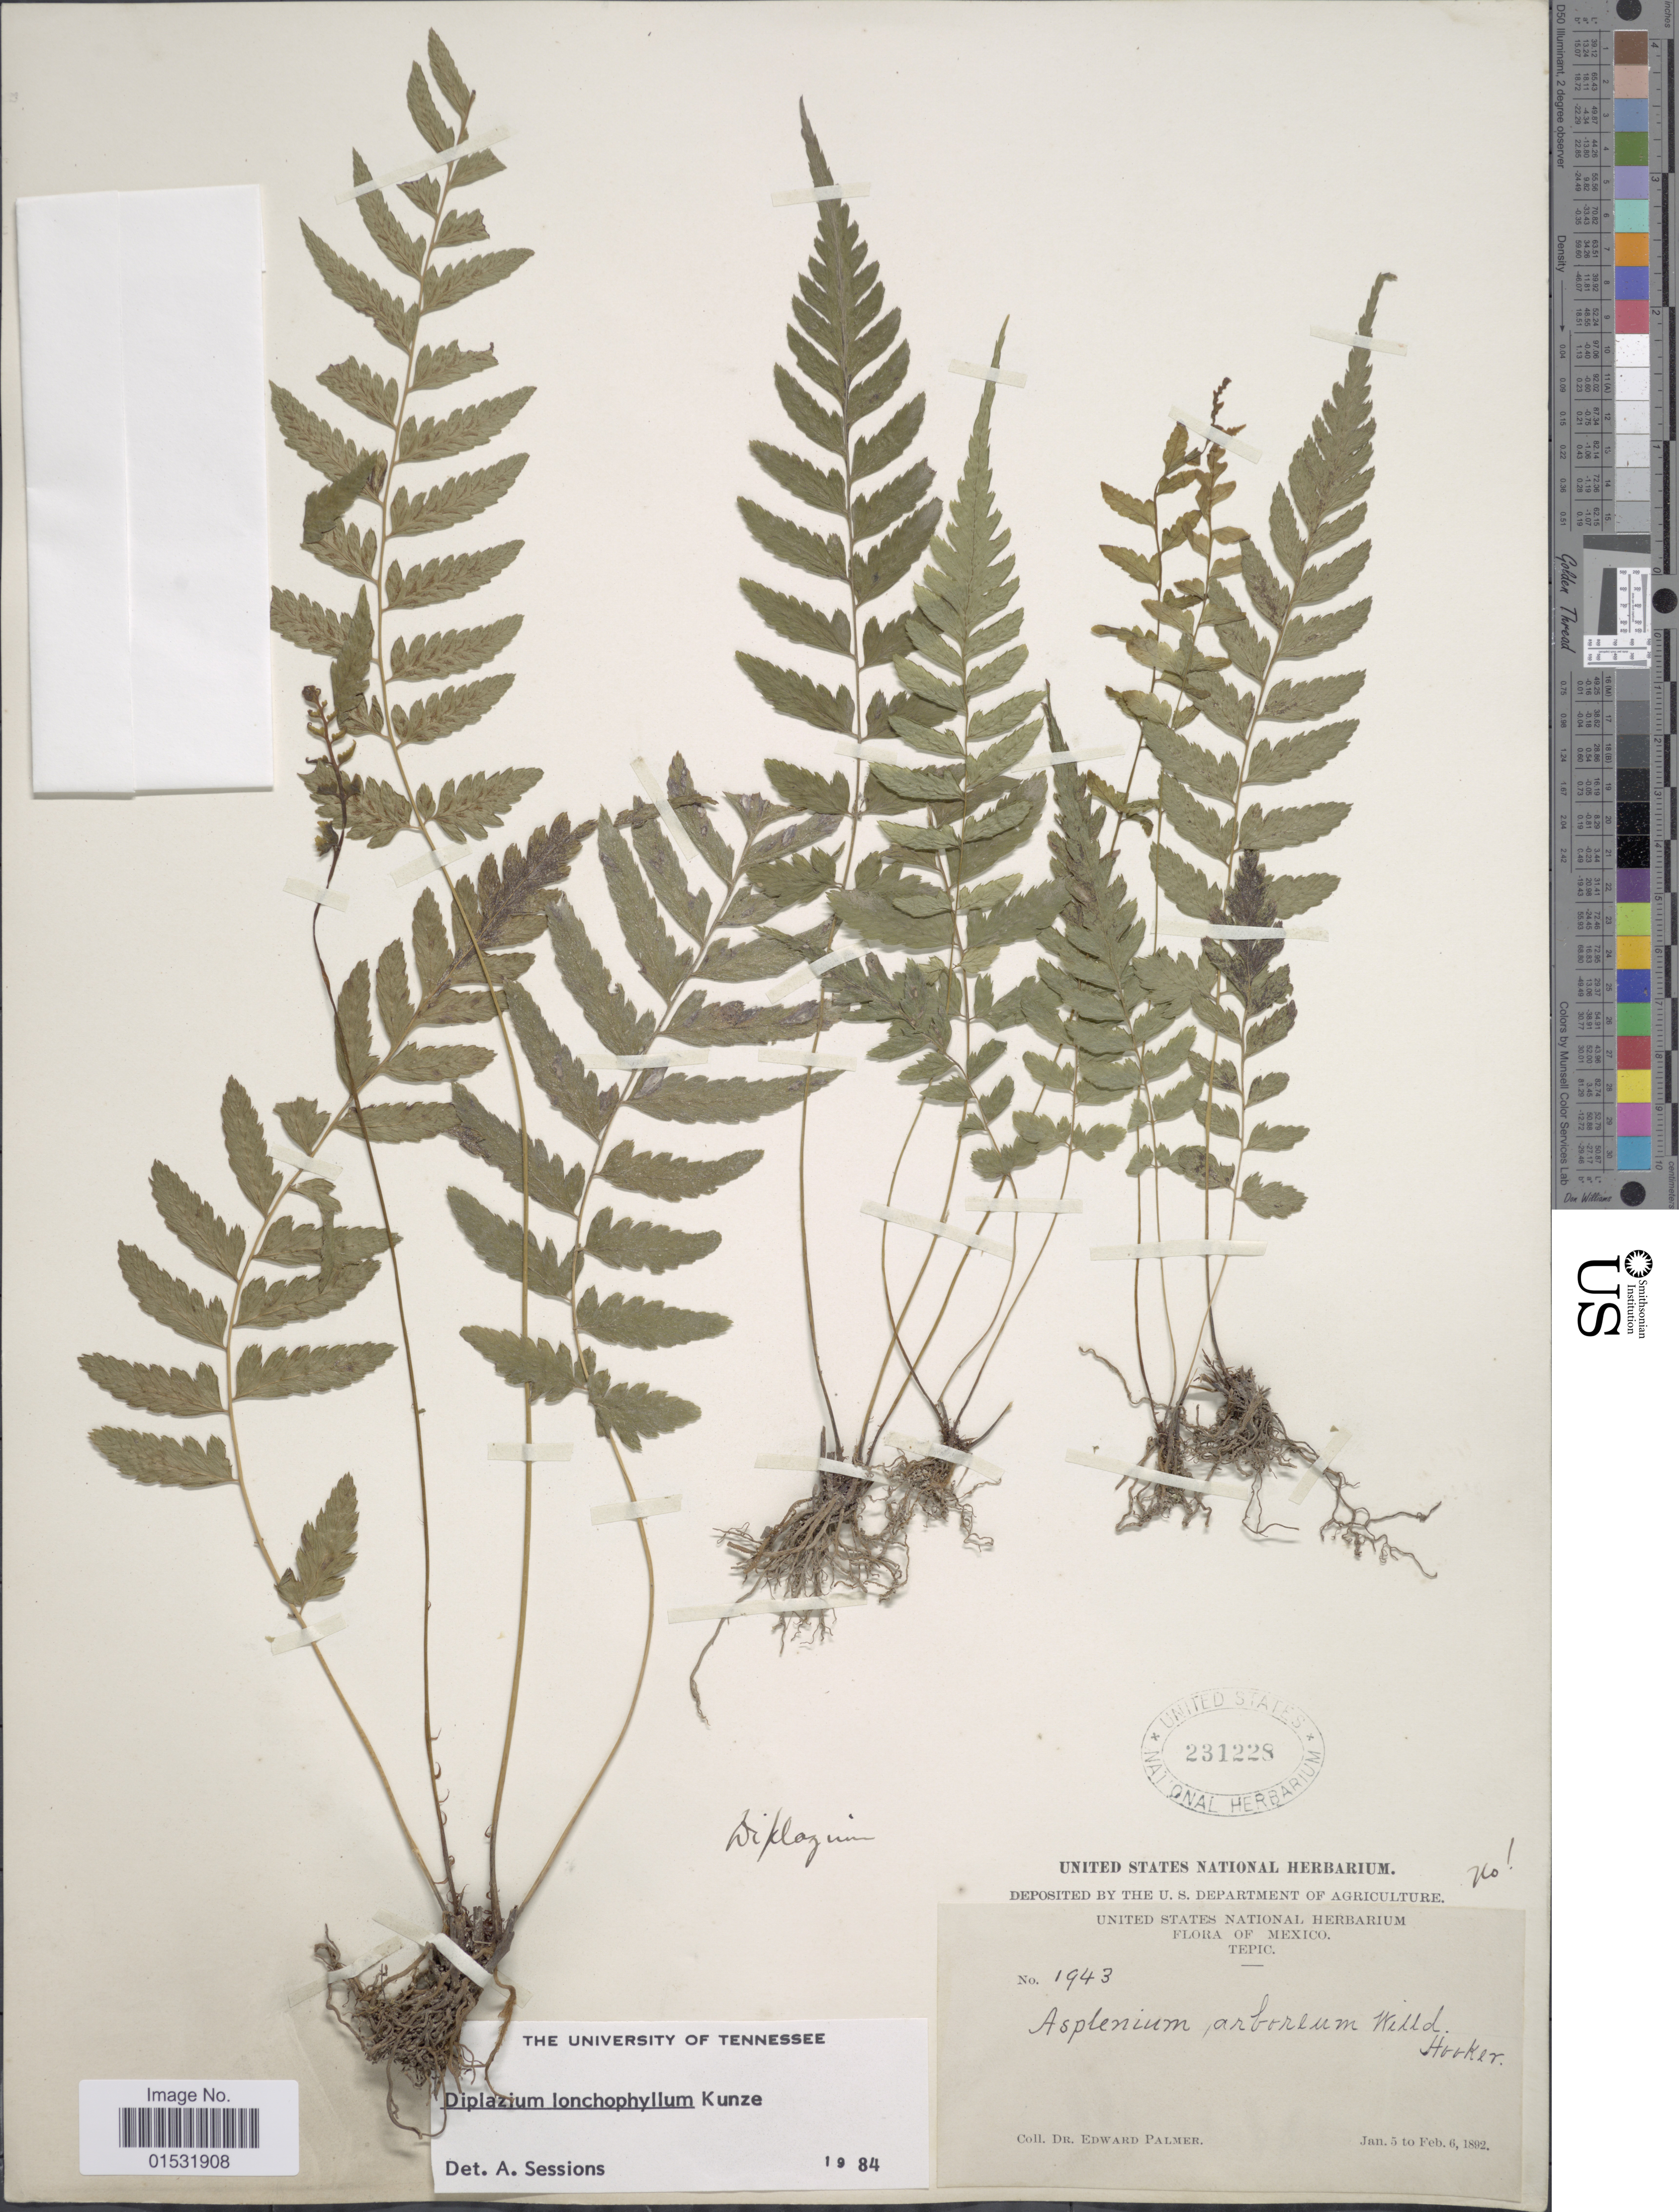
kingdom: Plantae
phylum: Tracheophyta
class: Polypodiopsida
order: Polypodiales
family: Athyriaceae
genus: Diplazium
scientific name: Diplazium lonchophyllum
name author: Kunze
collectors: E. Palmer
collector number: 19430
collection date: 1892-01-05/1892-02-06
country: Mexico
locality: Tepic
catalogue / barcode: US 231228